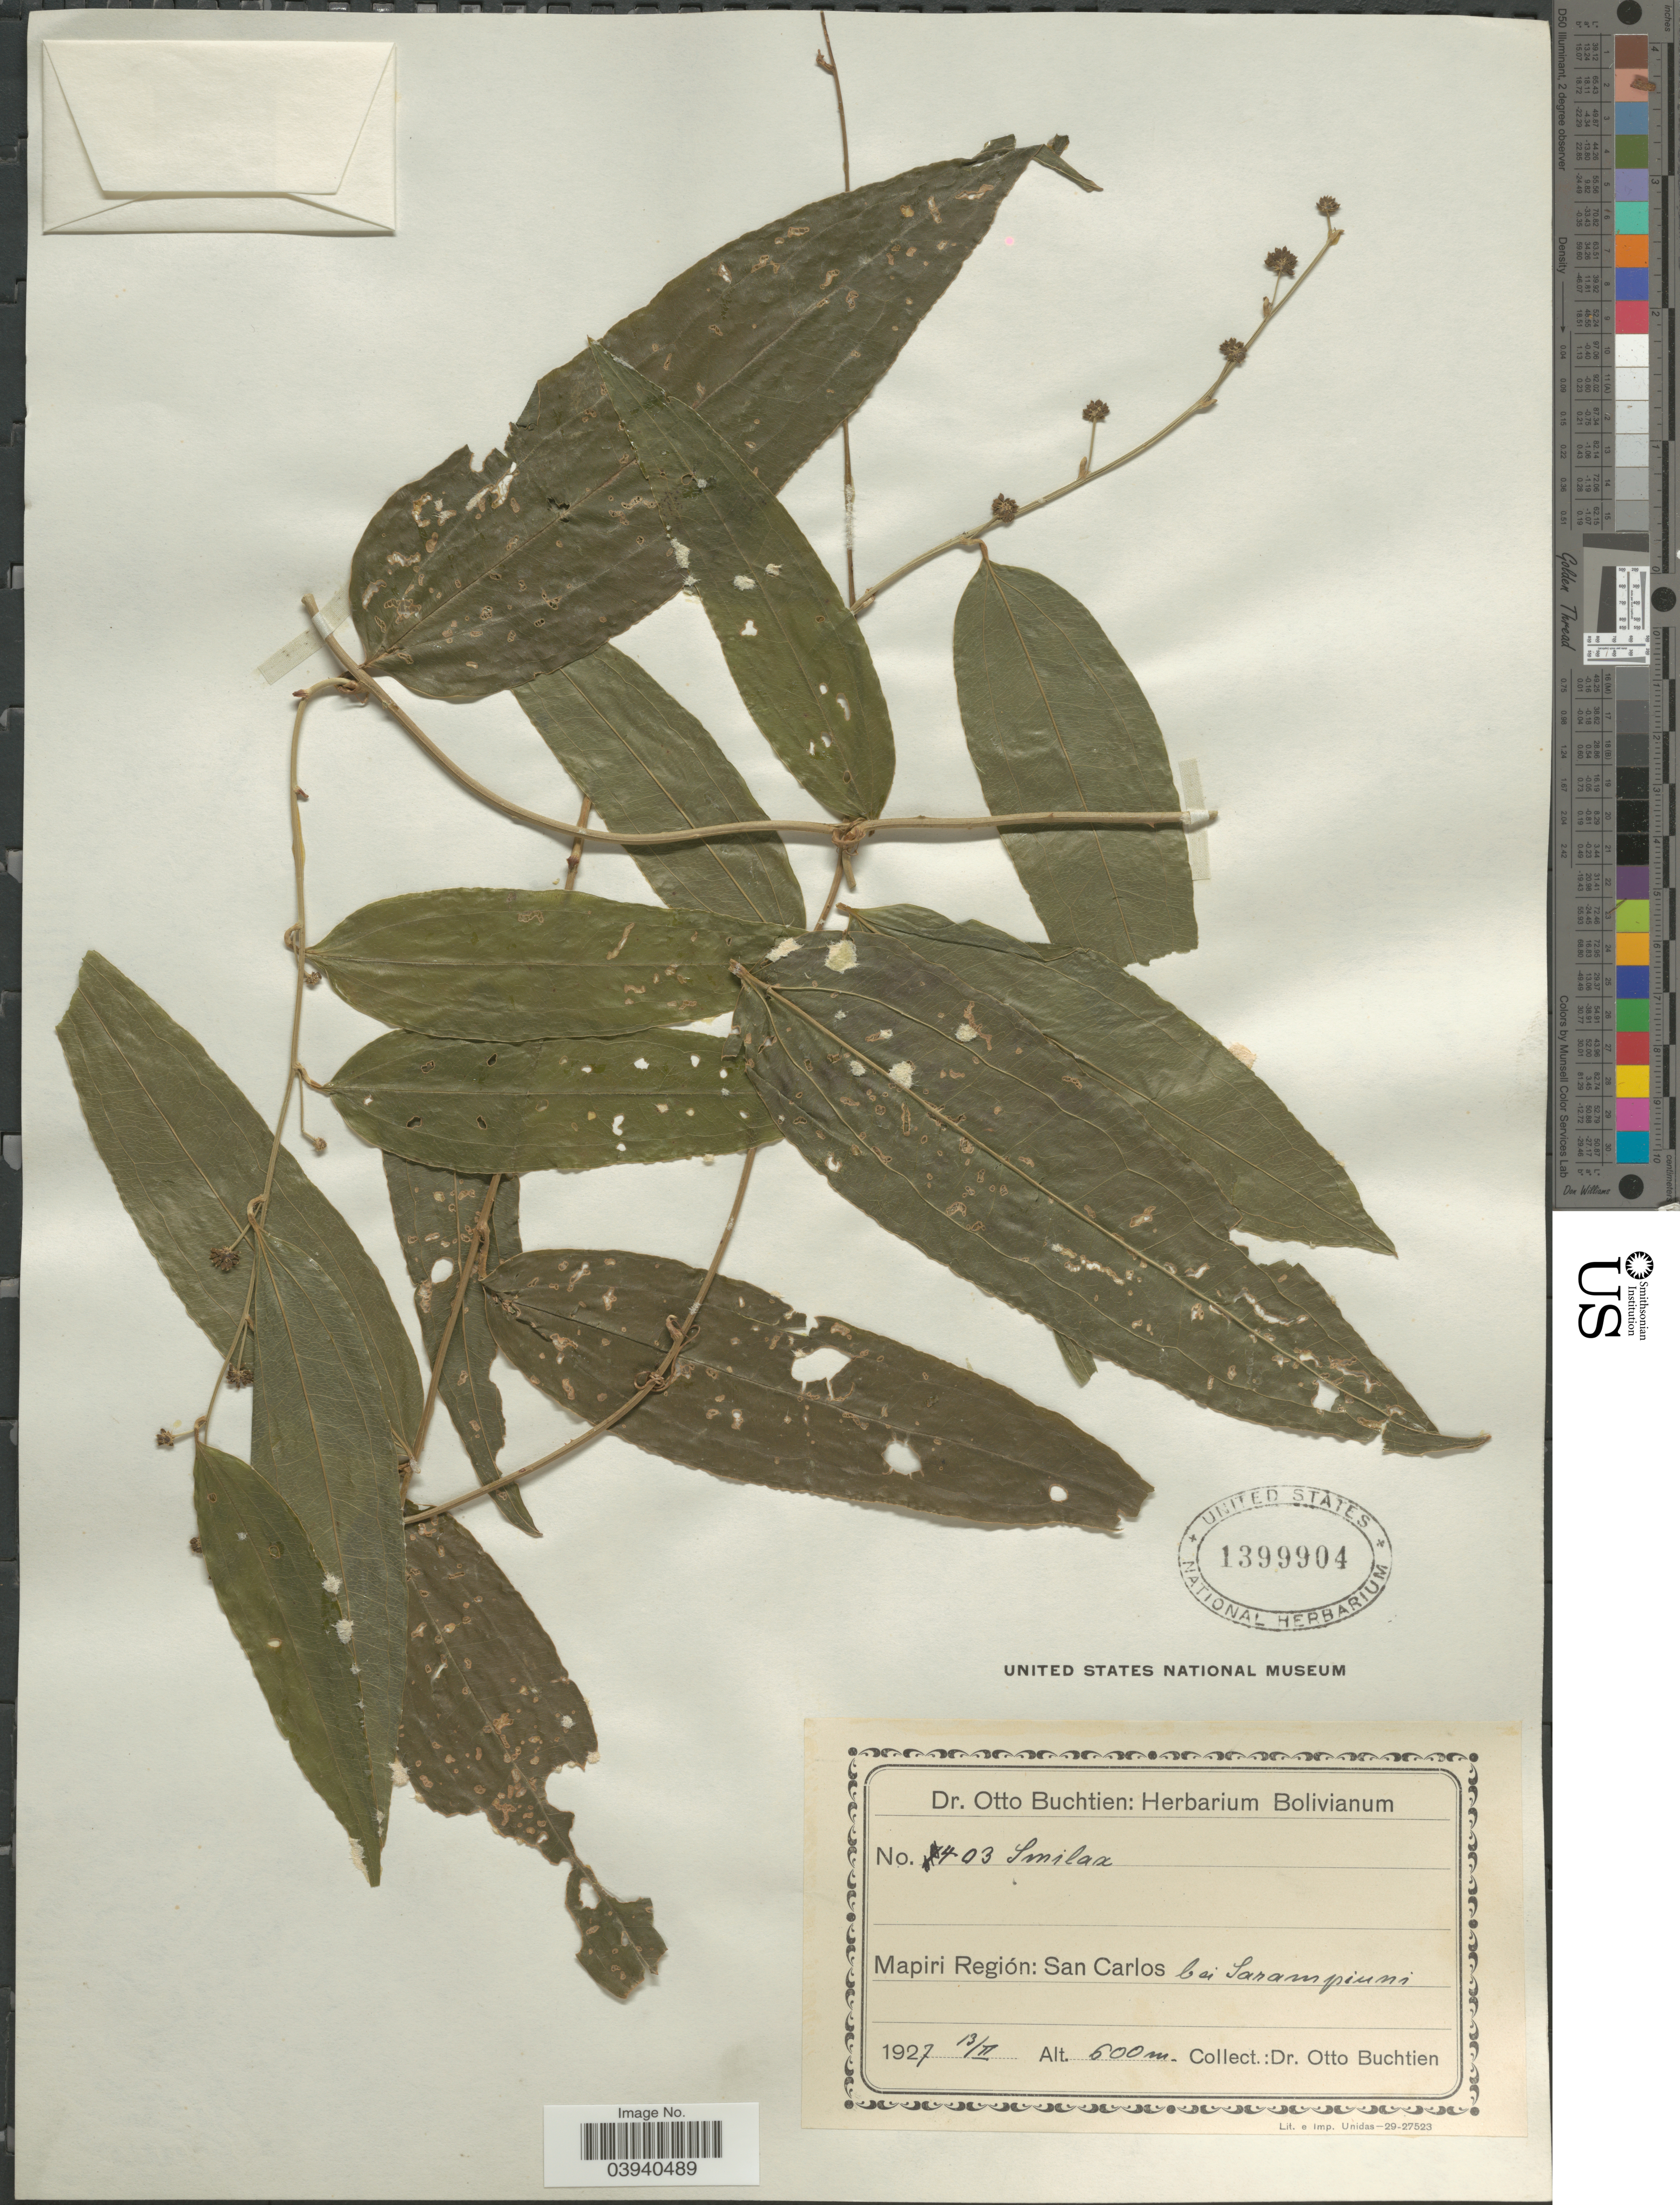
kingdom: Plantae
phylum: Tracheophyta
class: Liliopsida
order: Liliales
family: Smilacaceae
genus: Smilax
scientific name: Smilax sp.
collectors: O. Buchtien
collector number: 403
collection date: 1927-02-13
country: Bolivia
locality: Mapiri Región: San Carlos bei Sarampiuni.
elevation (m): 600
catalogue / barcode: US 1399904